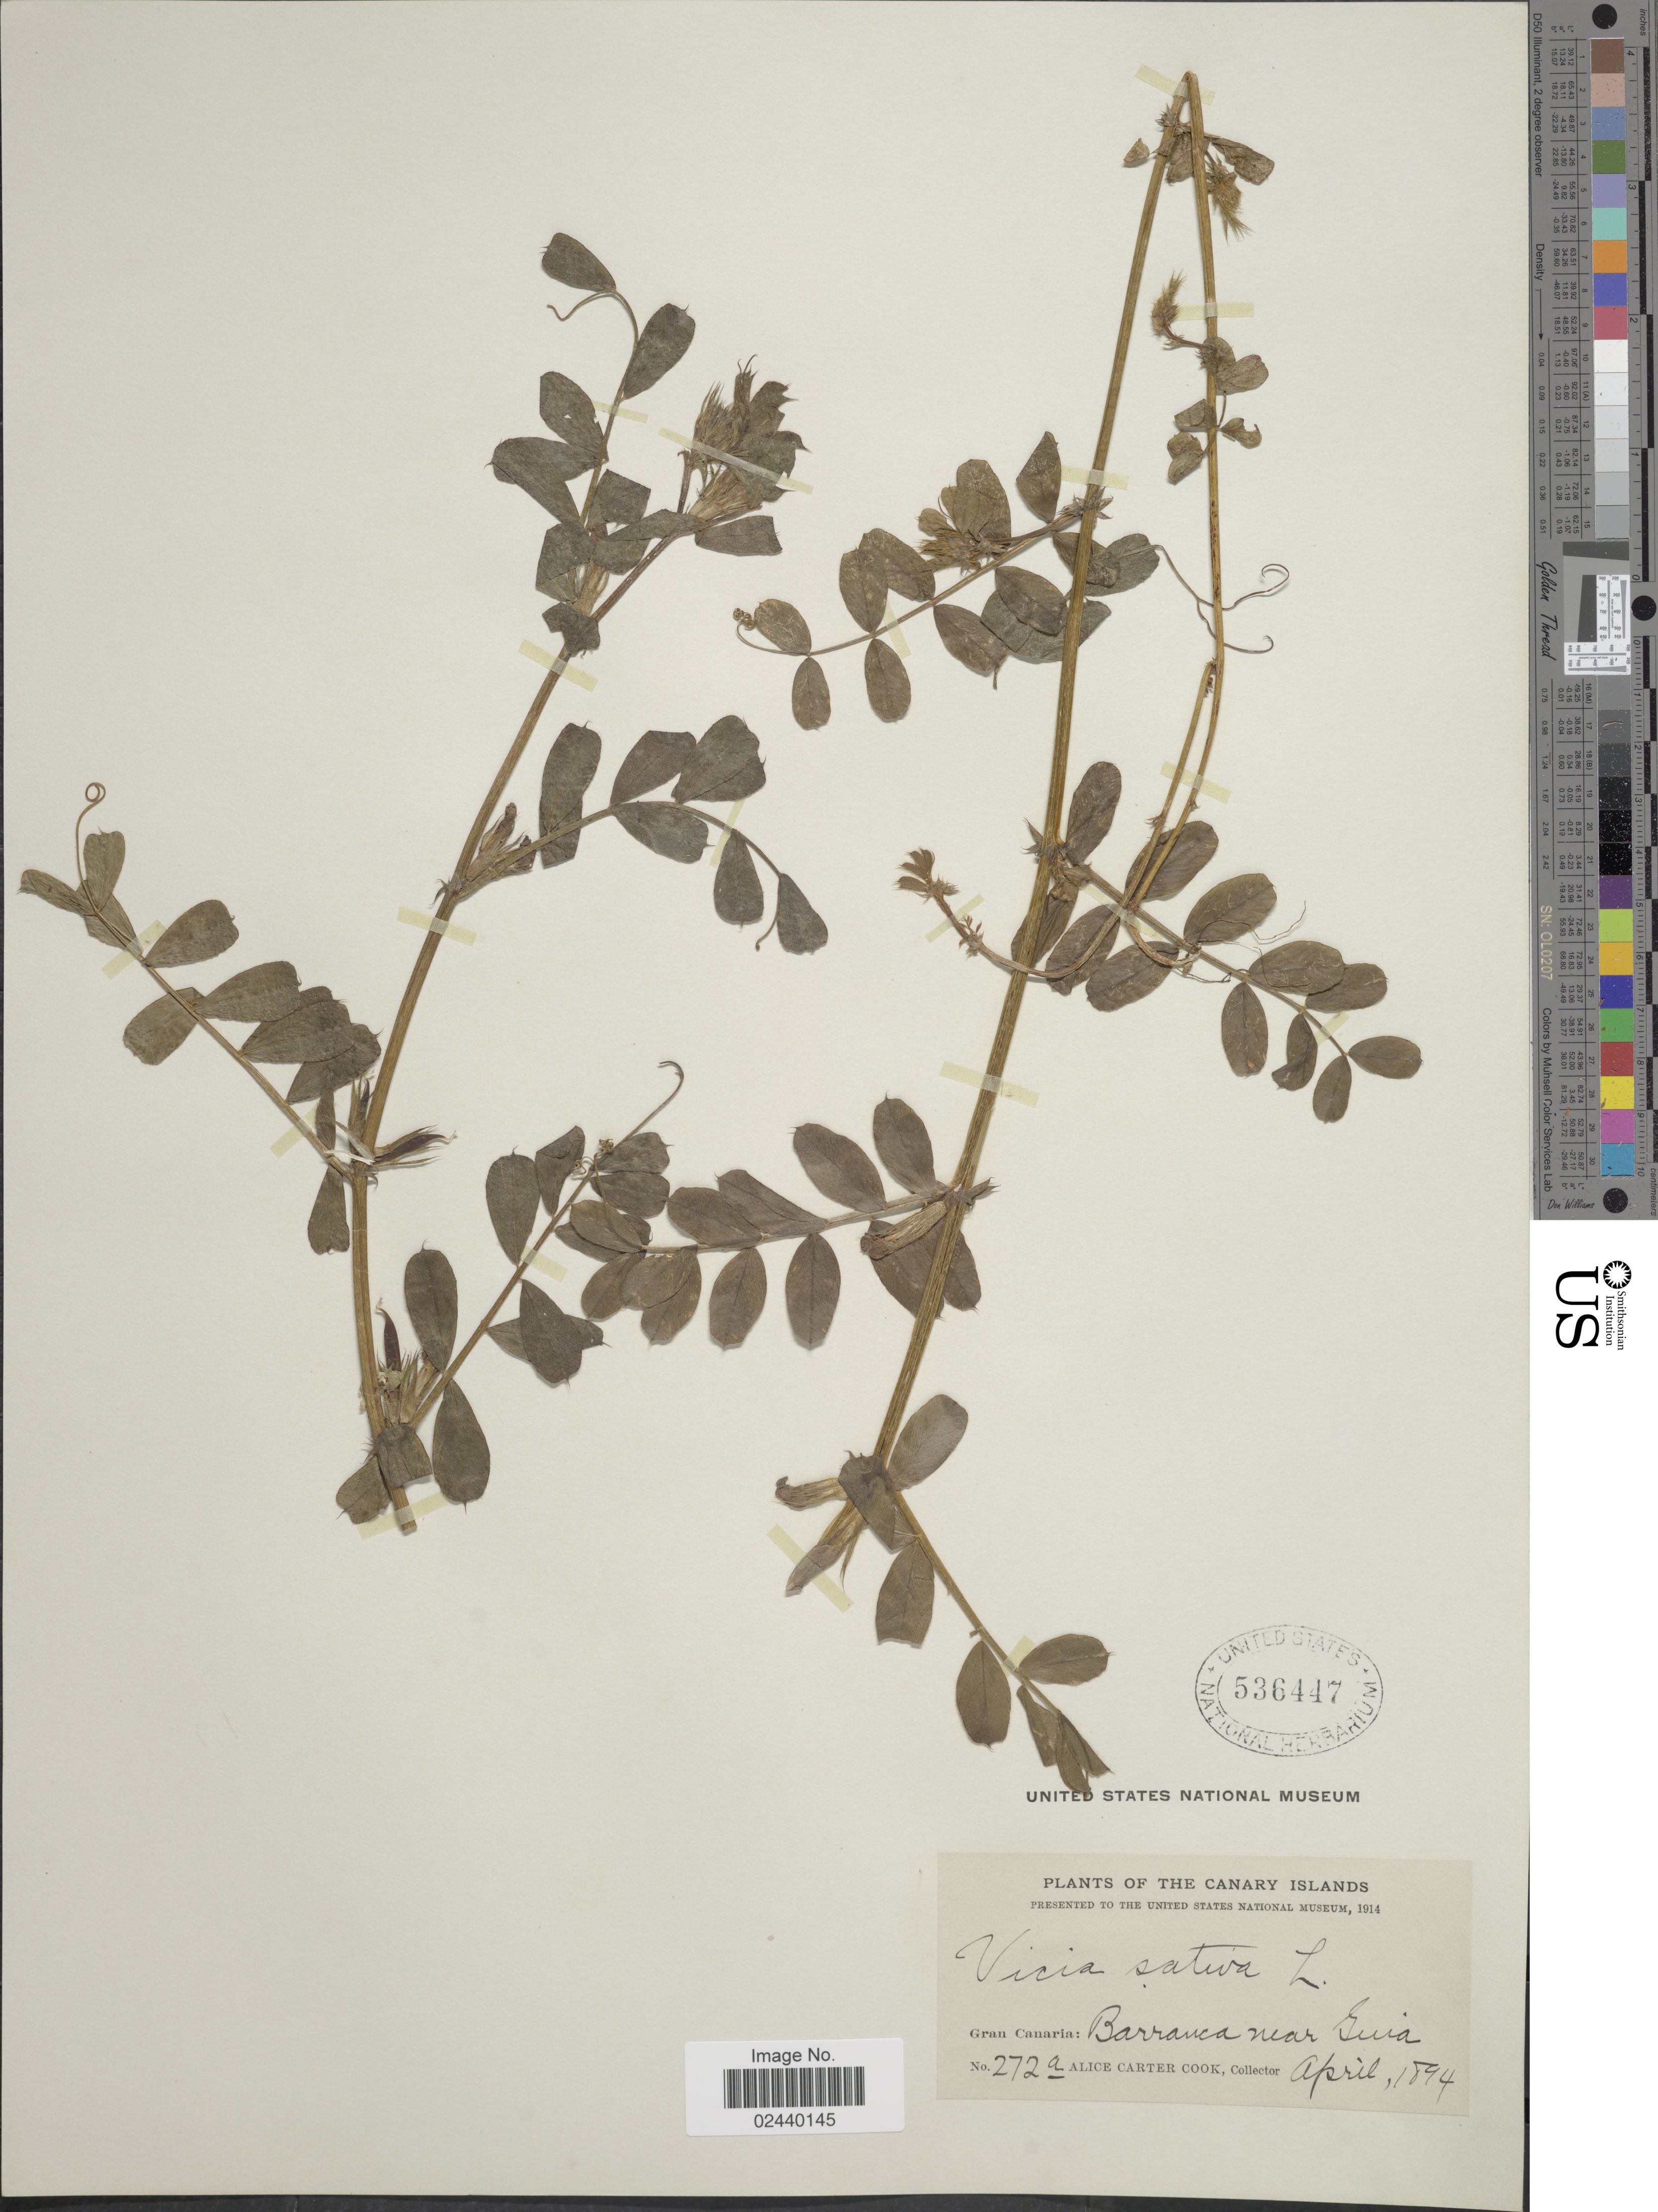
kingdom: Plantae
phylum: Tracheophyta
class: Magnoliopsida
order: Fabales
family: Fabaceae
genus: Vicia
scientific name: Vicia sativa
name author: L.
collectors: Alice C. Cook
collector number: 272a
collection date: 1894-04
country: Spain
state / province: Canarias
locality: The Canary Islands, Gran Canaria: Barranca near Guia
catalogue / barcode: US 536447